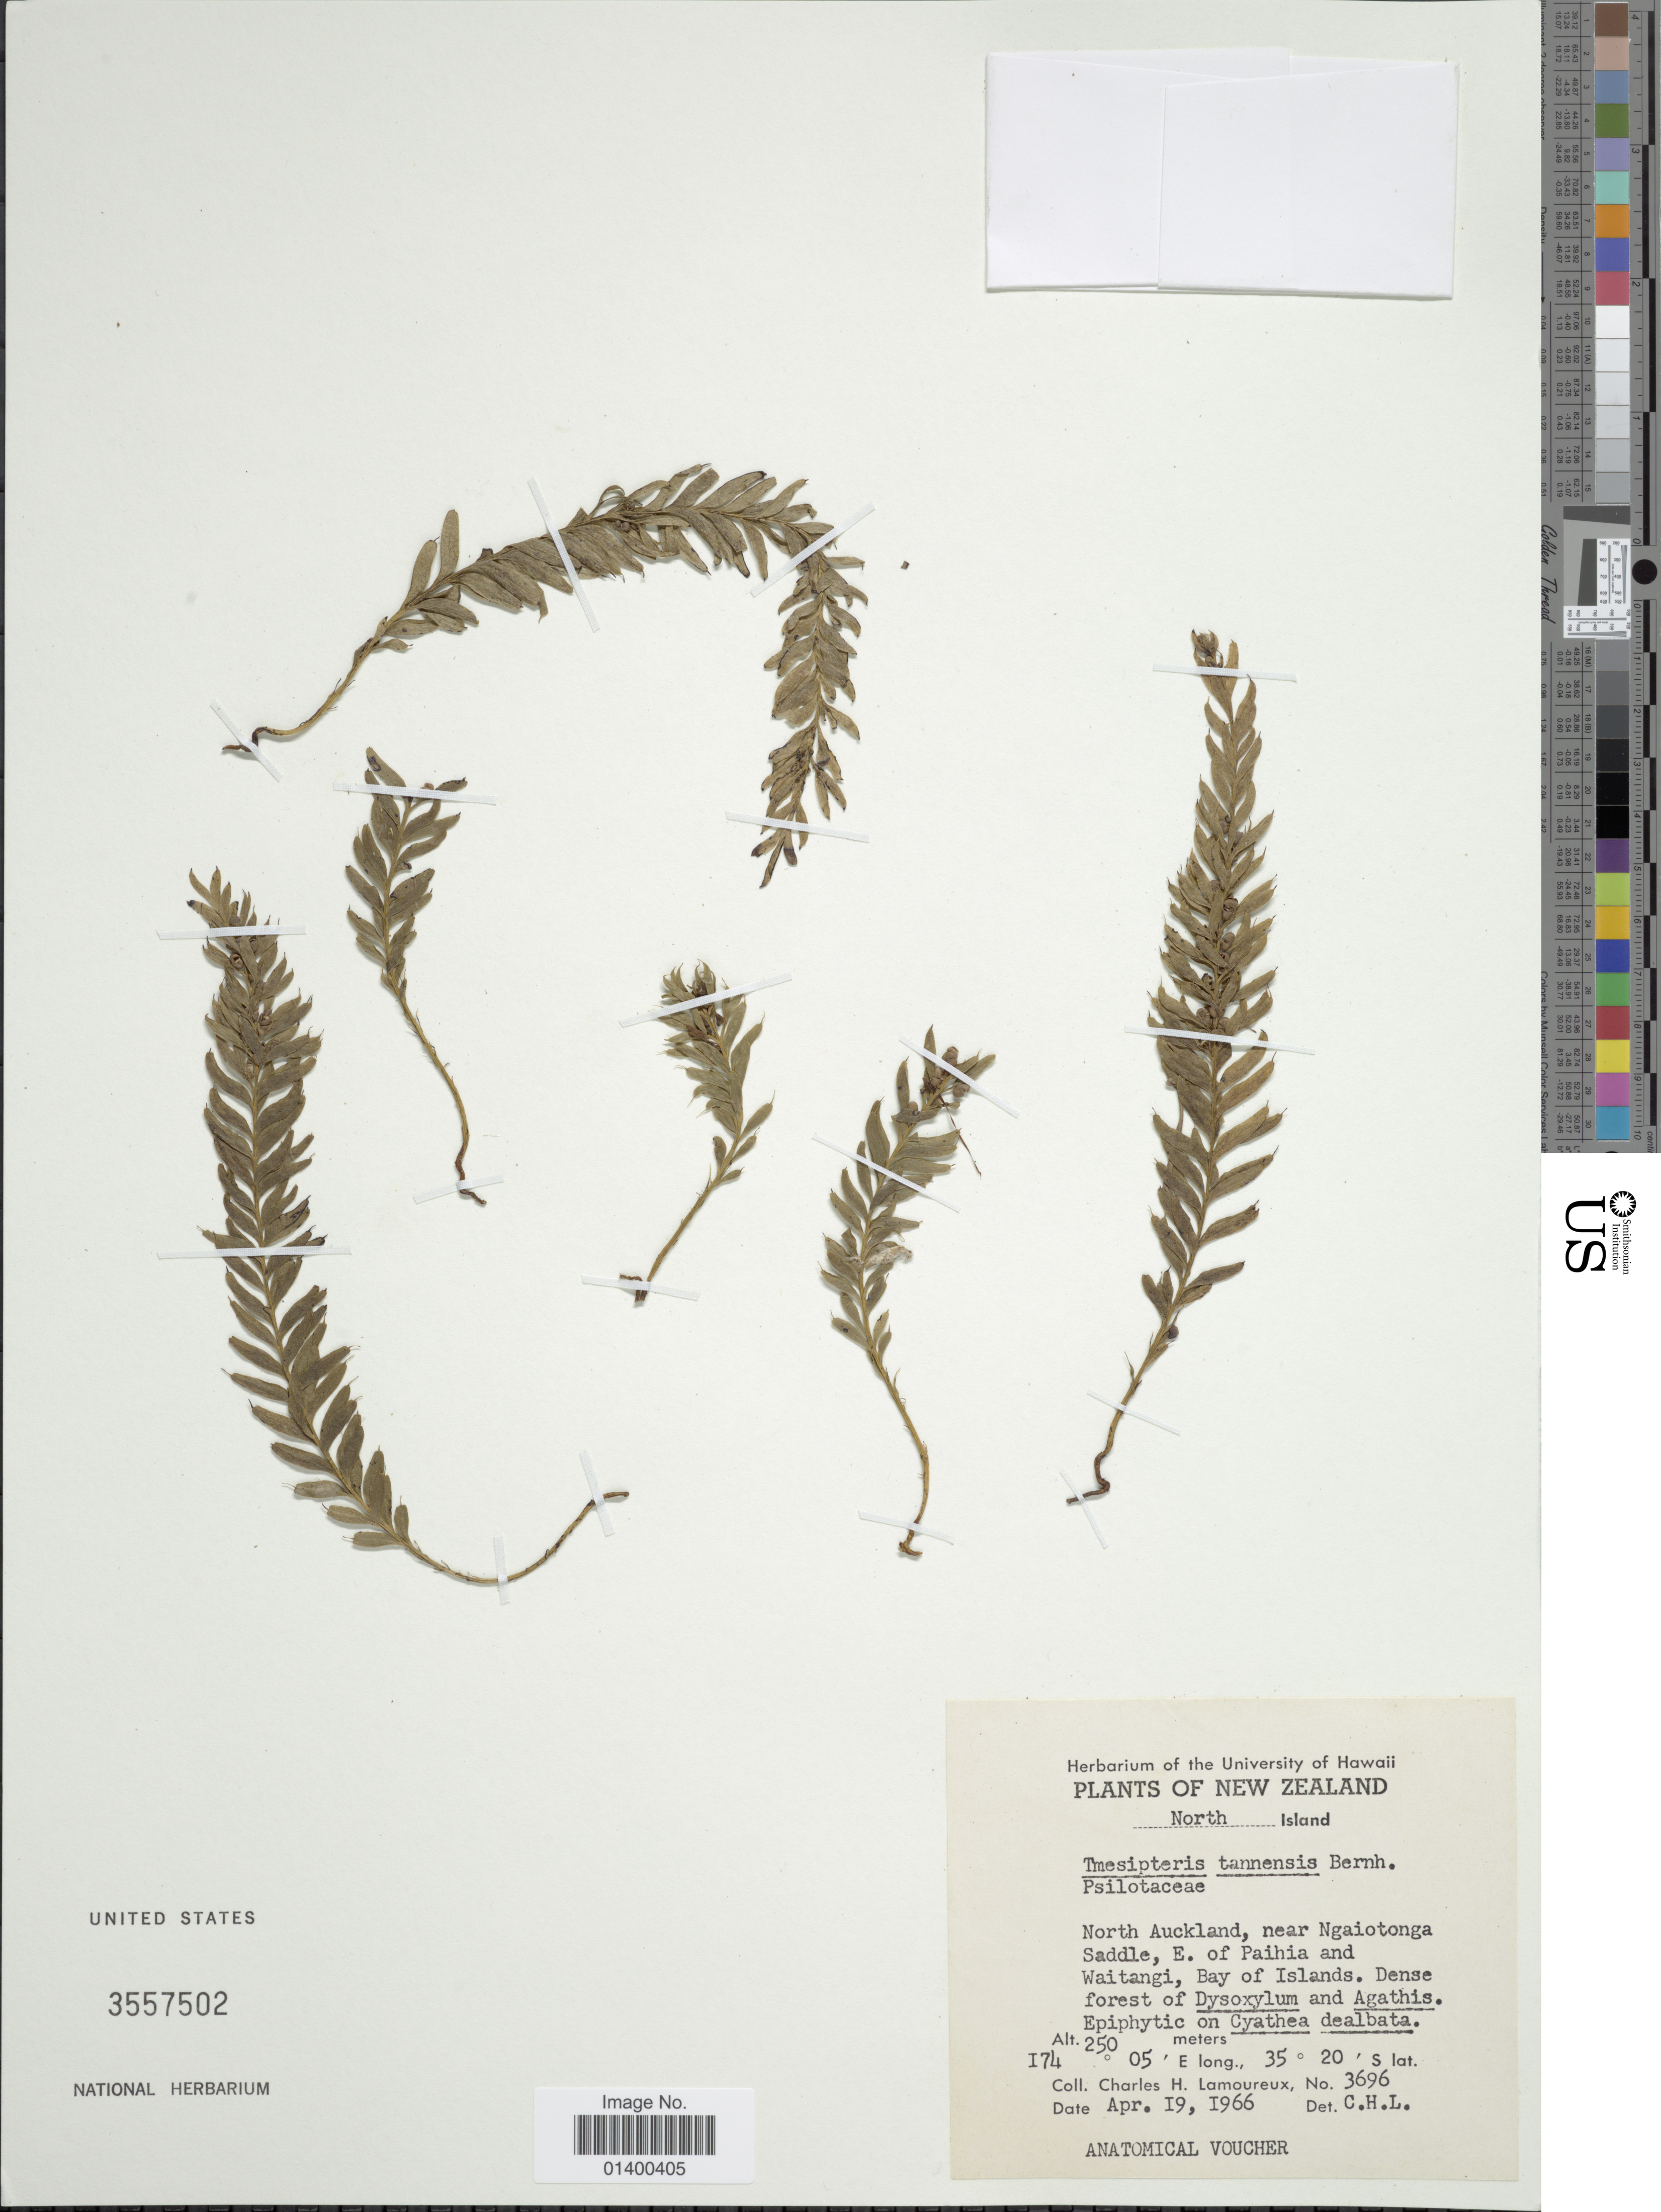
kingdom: Plantae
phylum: Tracheophyta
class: Polypodiopsida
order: Psilotales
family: Psilotaceae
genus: Tmesipteris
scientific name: Tmesipteris tannensis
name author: (Spreng.) Bernh.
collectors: C. Lamoureaux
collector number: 3696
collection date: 1966-04-19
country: New Zealand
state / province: Auckland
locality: North Island, North Auckland, near Ngaiotonga Saddle, E. of Paihia and Waitangi, Bay of islands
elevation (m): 250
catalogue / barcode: US 3557502